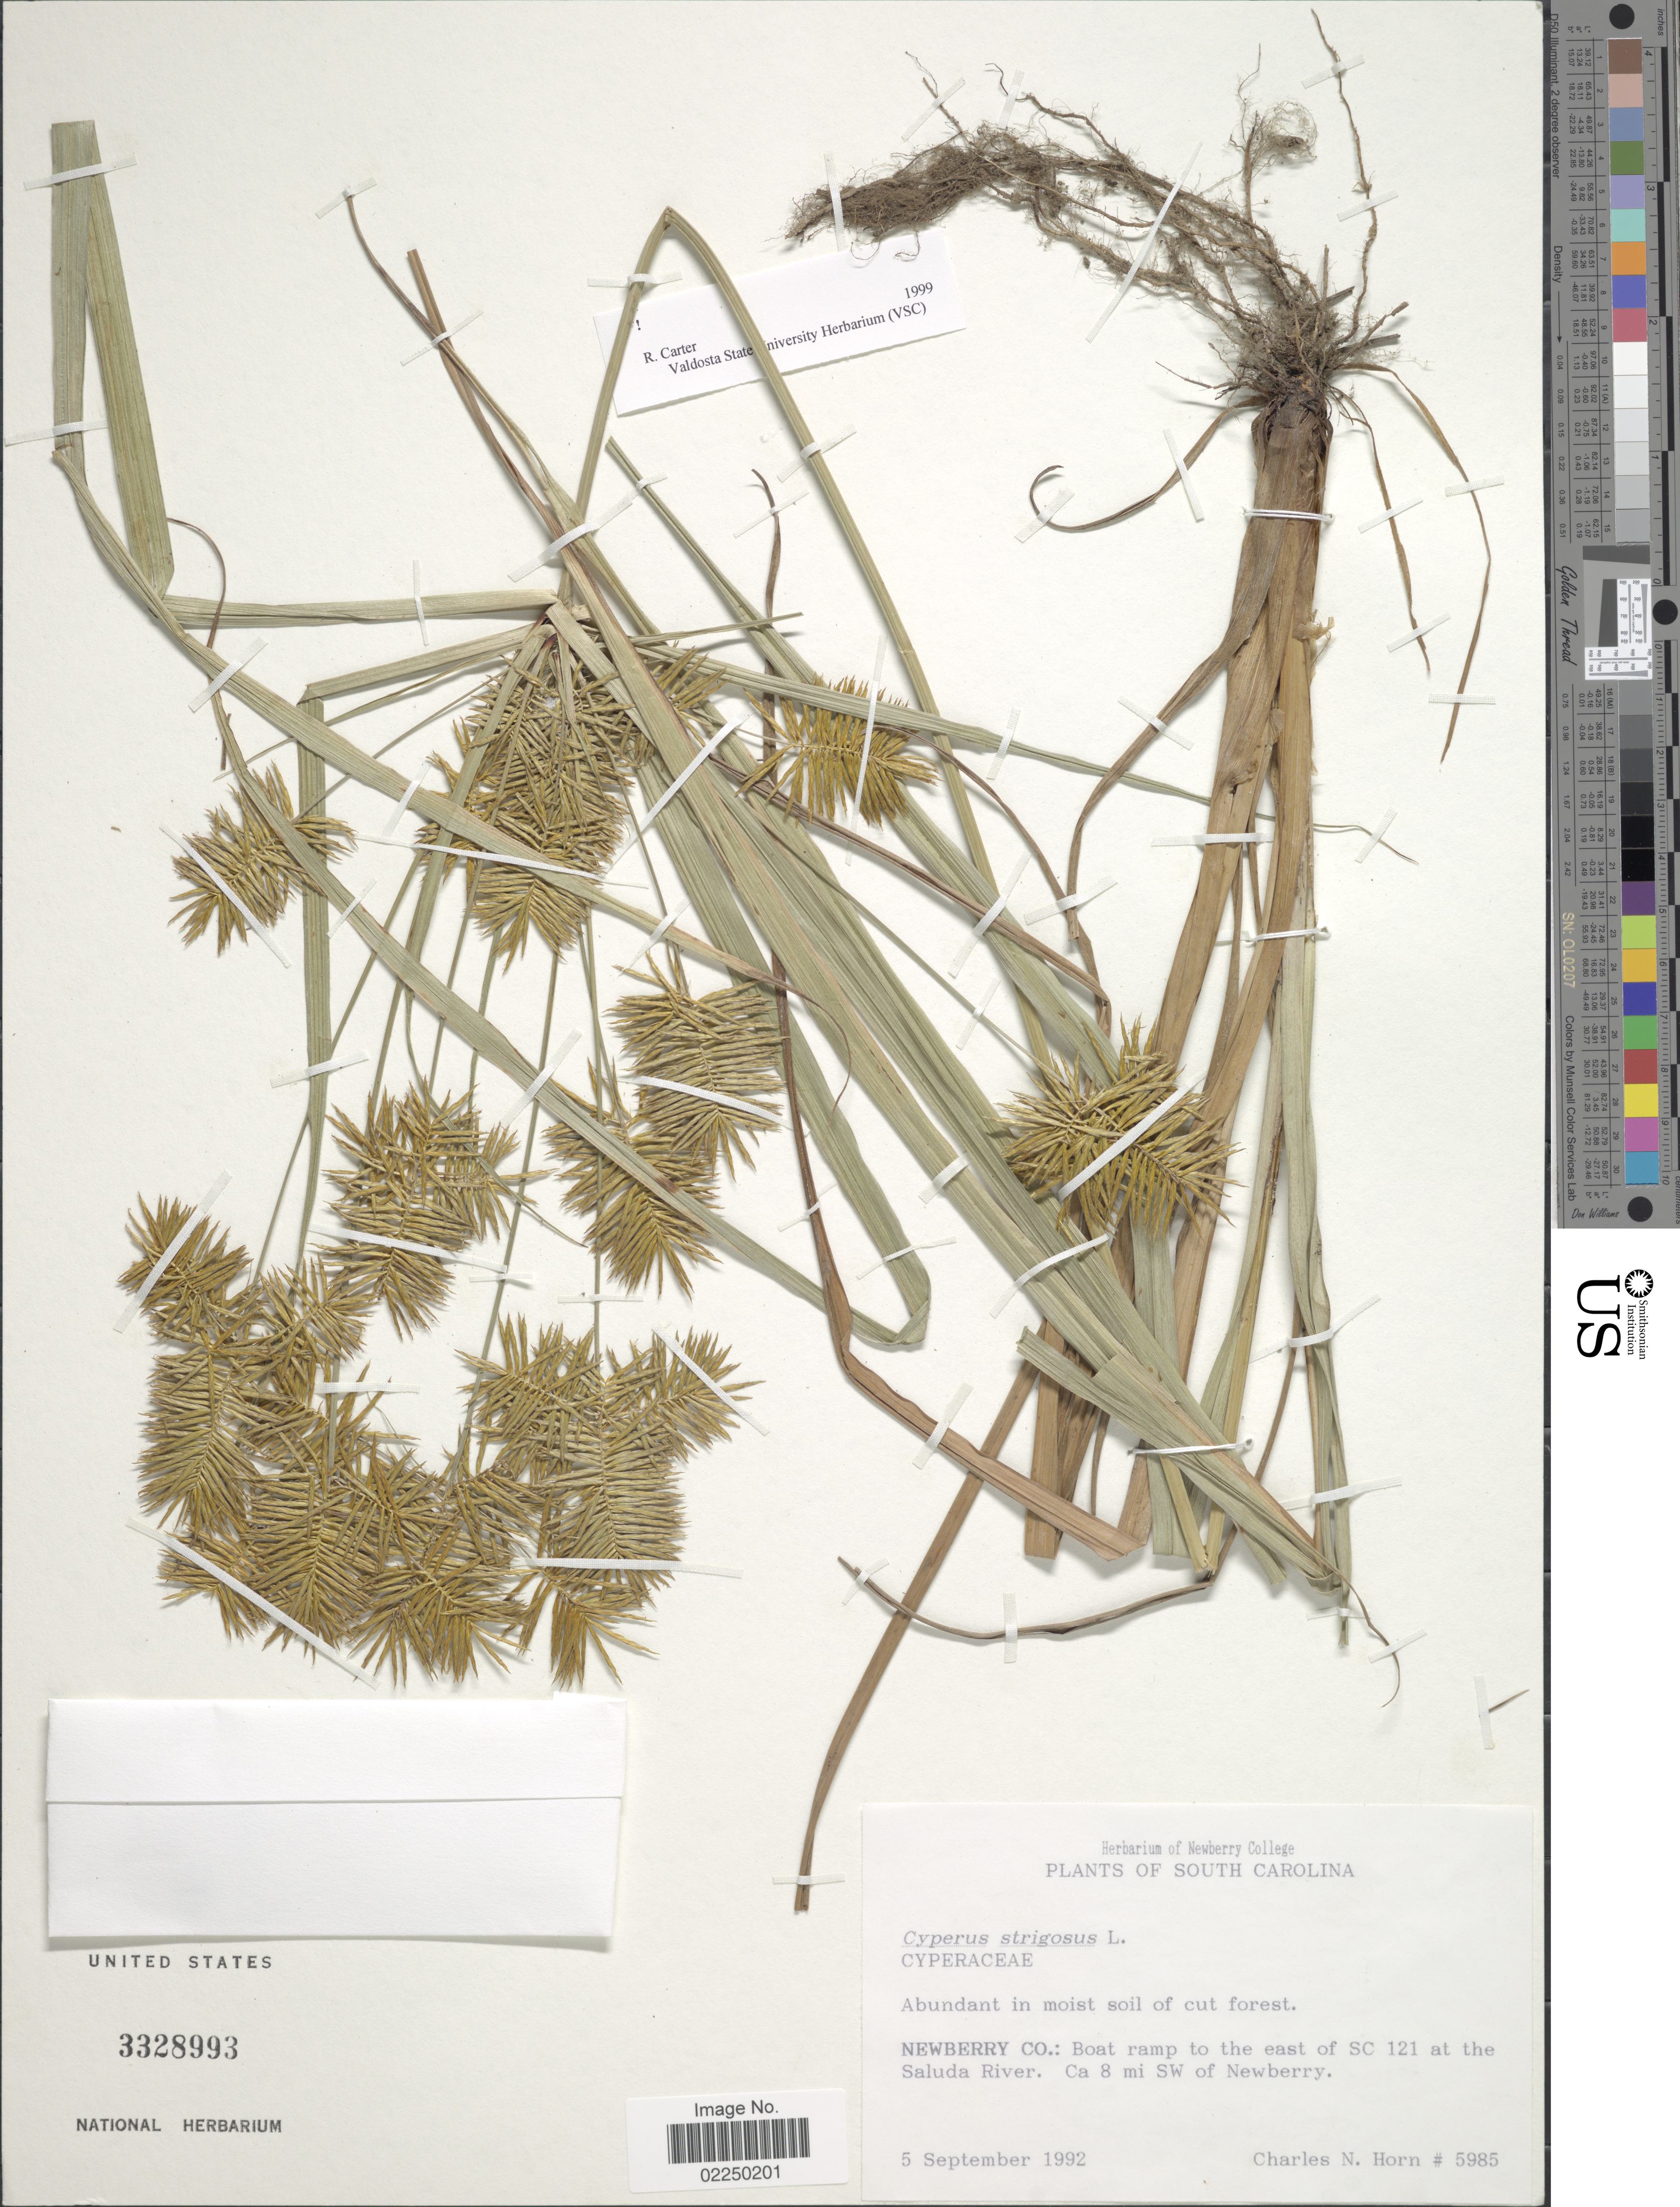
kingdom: Plantae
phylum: Tracheophyta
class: Liliopsida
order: Poales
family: Cyperaceae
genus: Cyperus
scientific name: Cyperus strigosus L.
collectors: C. N. Horn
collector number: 5985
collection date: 1992-09-05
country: United States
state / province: South Carolina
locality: Abundant in moist soil of cut forest, Newberry Co.: boat ramp to the east of SC 121 at the Saluda River, ca. 8 mi SW of Newsberry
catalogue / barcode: US 3328993